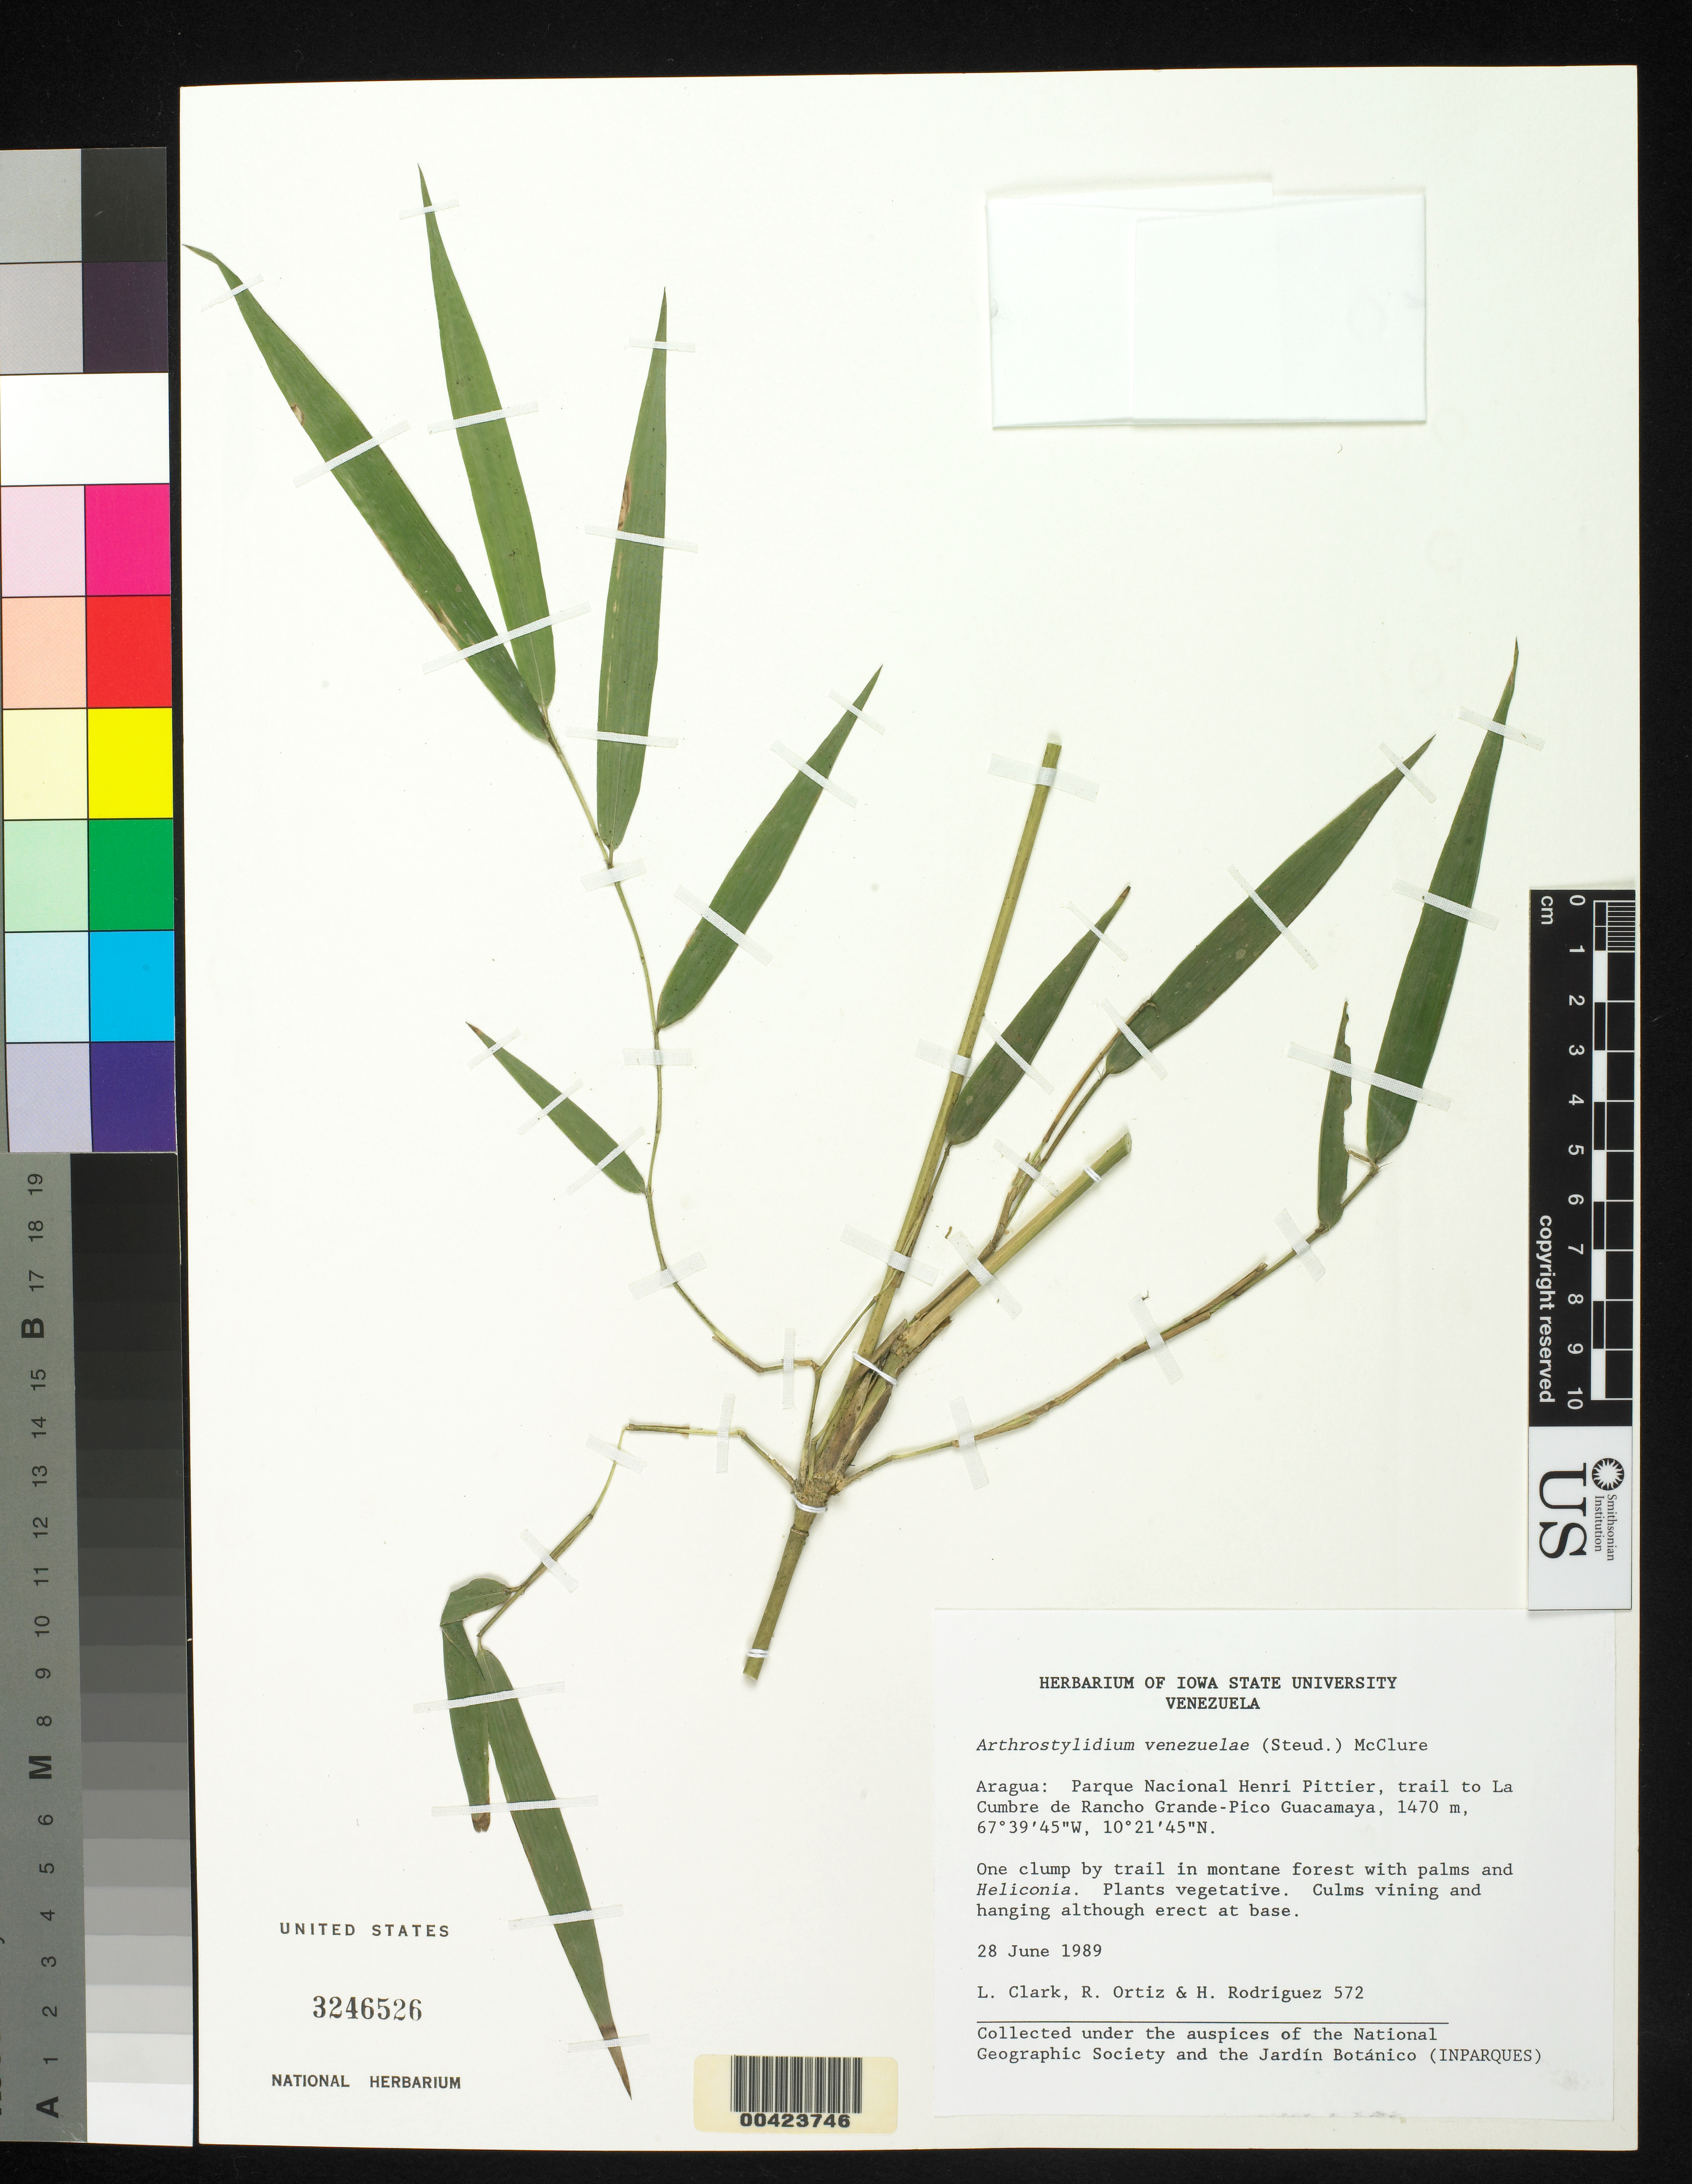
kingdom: Plantae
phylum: Tracheophyta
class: Liliopsida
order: Poales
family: Poaceae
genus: Arthrostylidium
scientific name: Arthrostylidium venezuelae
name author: (Steud.) McClure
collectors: L. G. Clark, R. del C. Ortiz & H. Rodriguez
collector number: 572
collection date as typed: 28 Jun 1989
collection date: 1989-06-28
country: Venezuela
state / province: Aragua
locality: La cumbre de rancho grande - pico guacaymaya, trail to; parque nacional henri pittier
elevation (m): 1470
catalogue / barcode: US 3246526